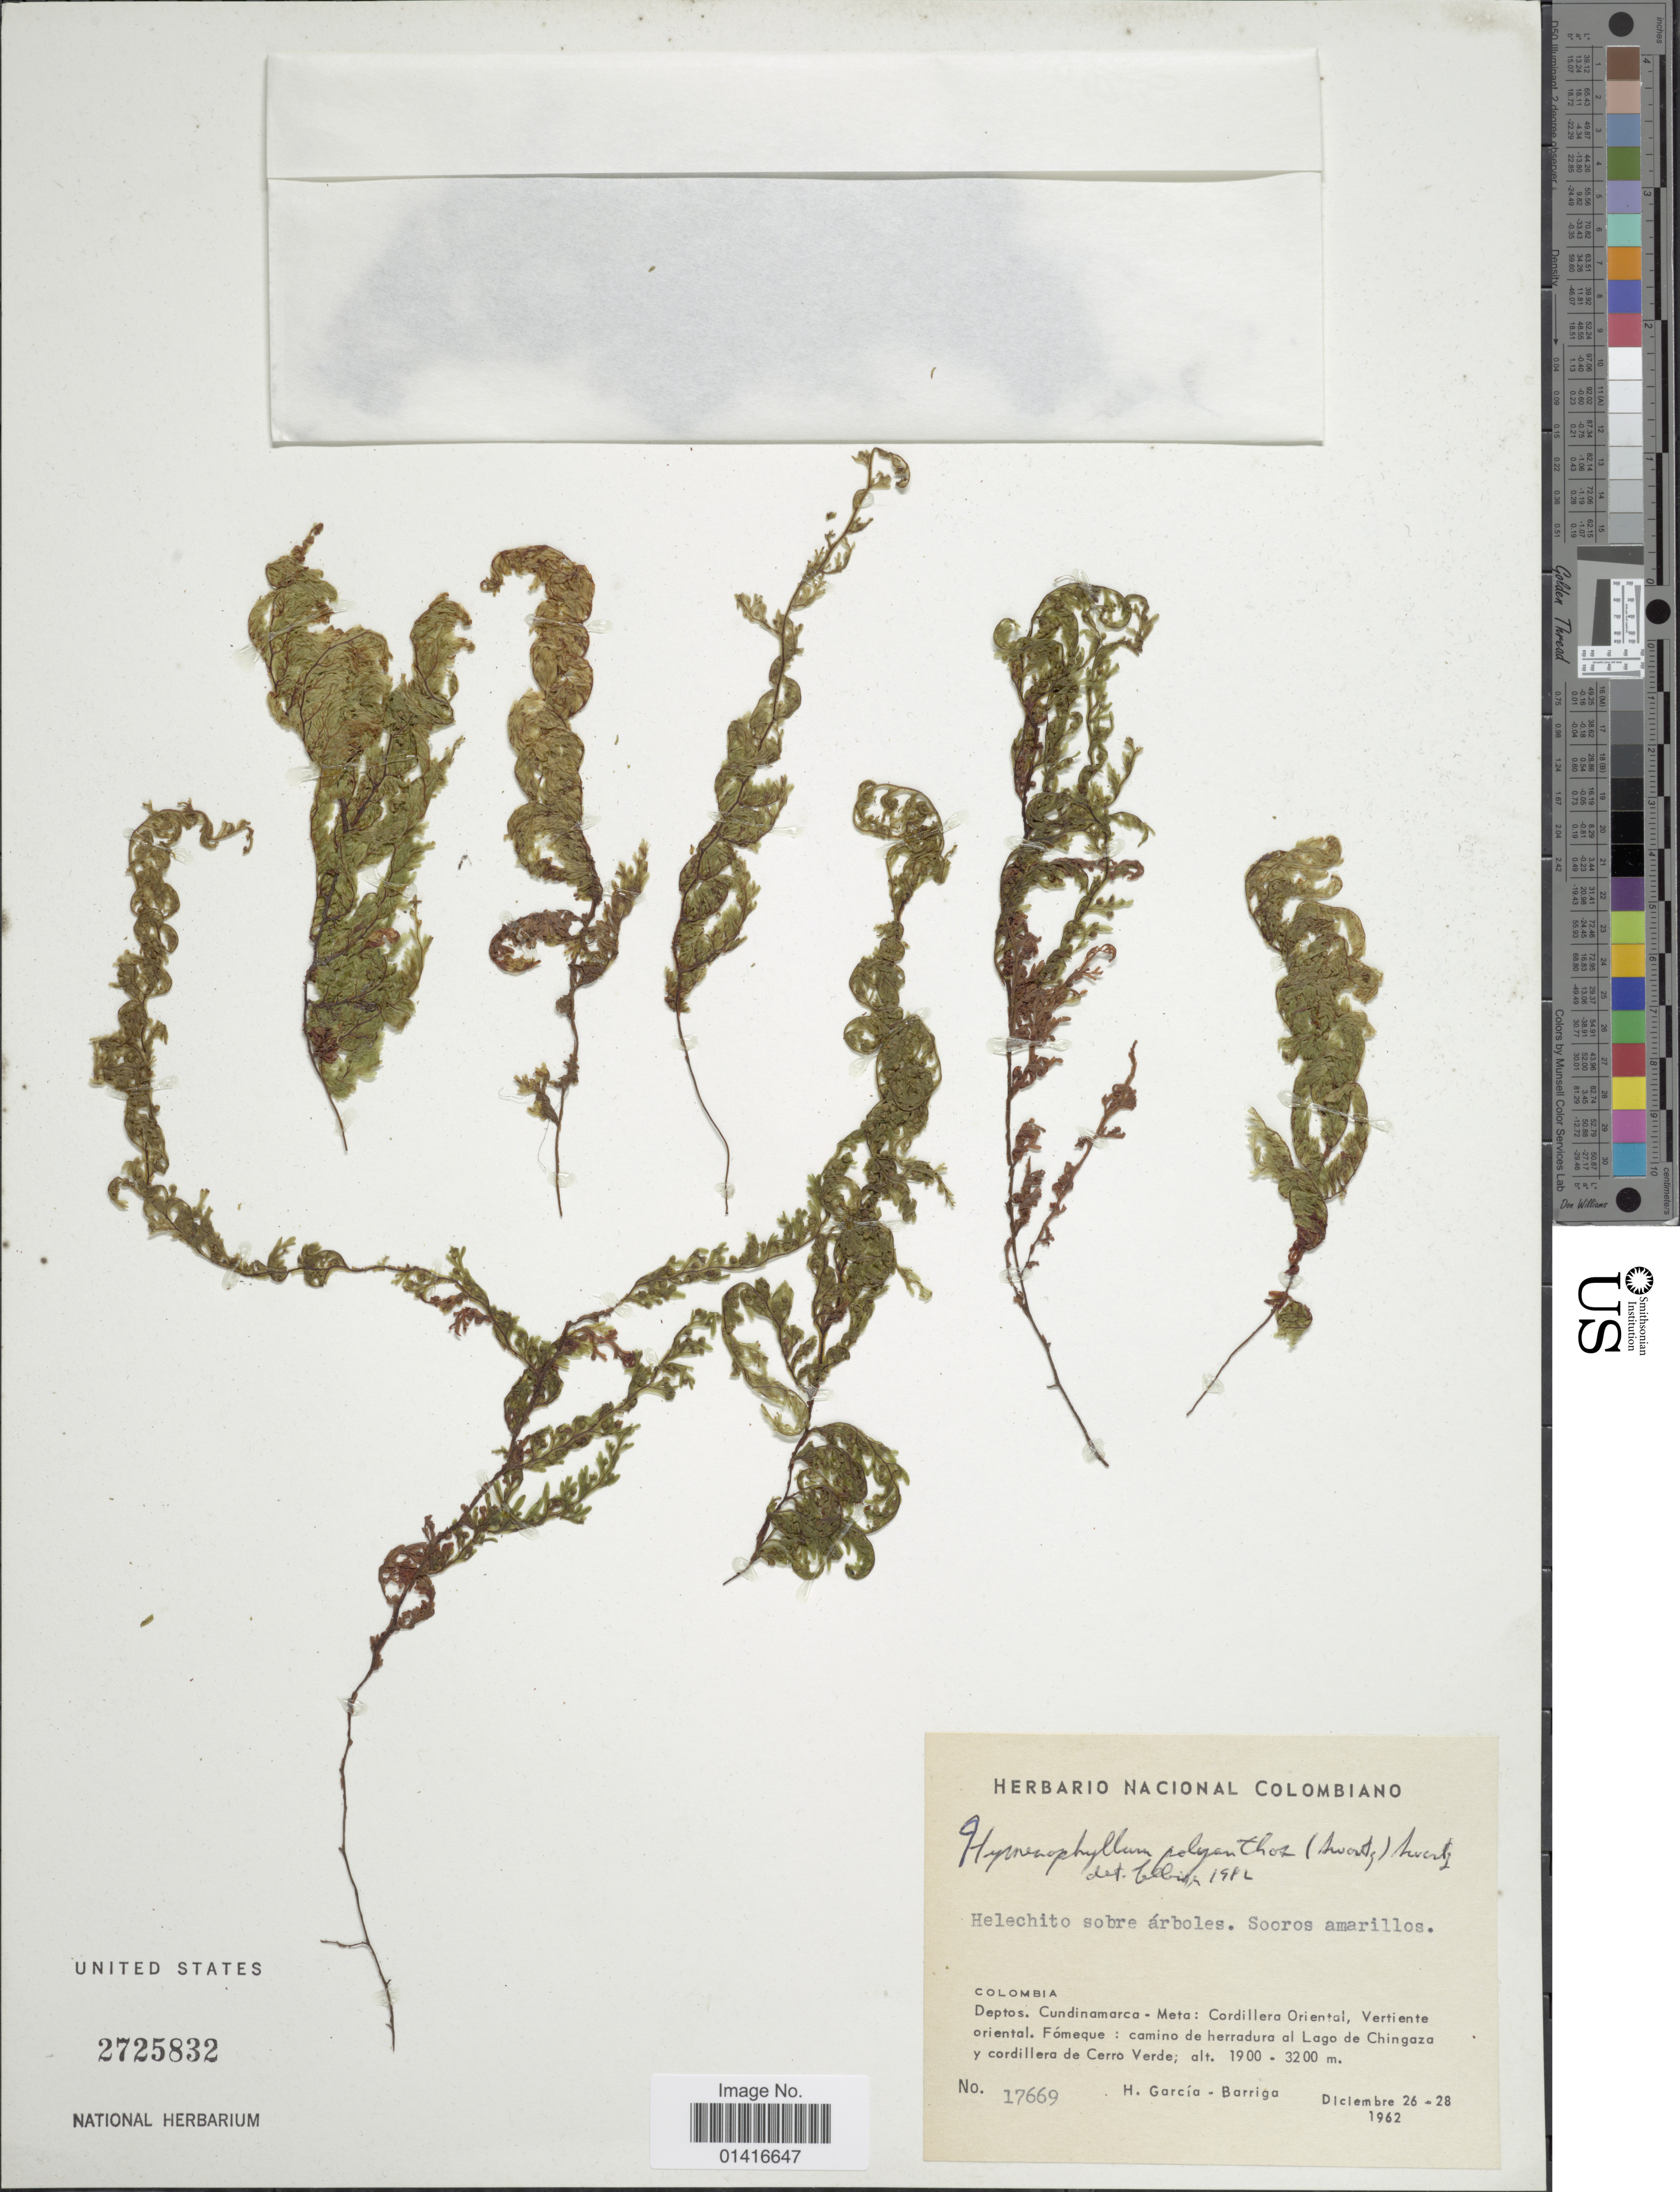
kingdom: Plantae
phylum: Tracheophyta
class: Polypodiopsida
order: Hymenophyllales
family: Hymenophyllaceae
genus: Hymenophyllum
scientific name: Hymenophyllum myriocarpum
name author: Hook.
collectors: H. García Barriga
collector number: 17669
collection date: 1962-12-26/1962-12-28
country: Colombia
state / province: Cundinamarca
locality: Deptos. Cundinamarca - Meta: Cordillera Oriental, Vertiente orienatl, Fómeque:camino de herradura al Lago de Chingaza y cordillera de Cerro Verde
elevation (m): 1900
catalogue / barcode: US 2725832